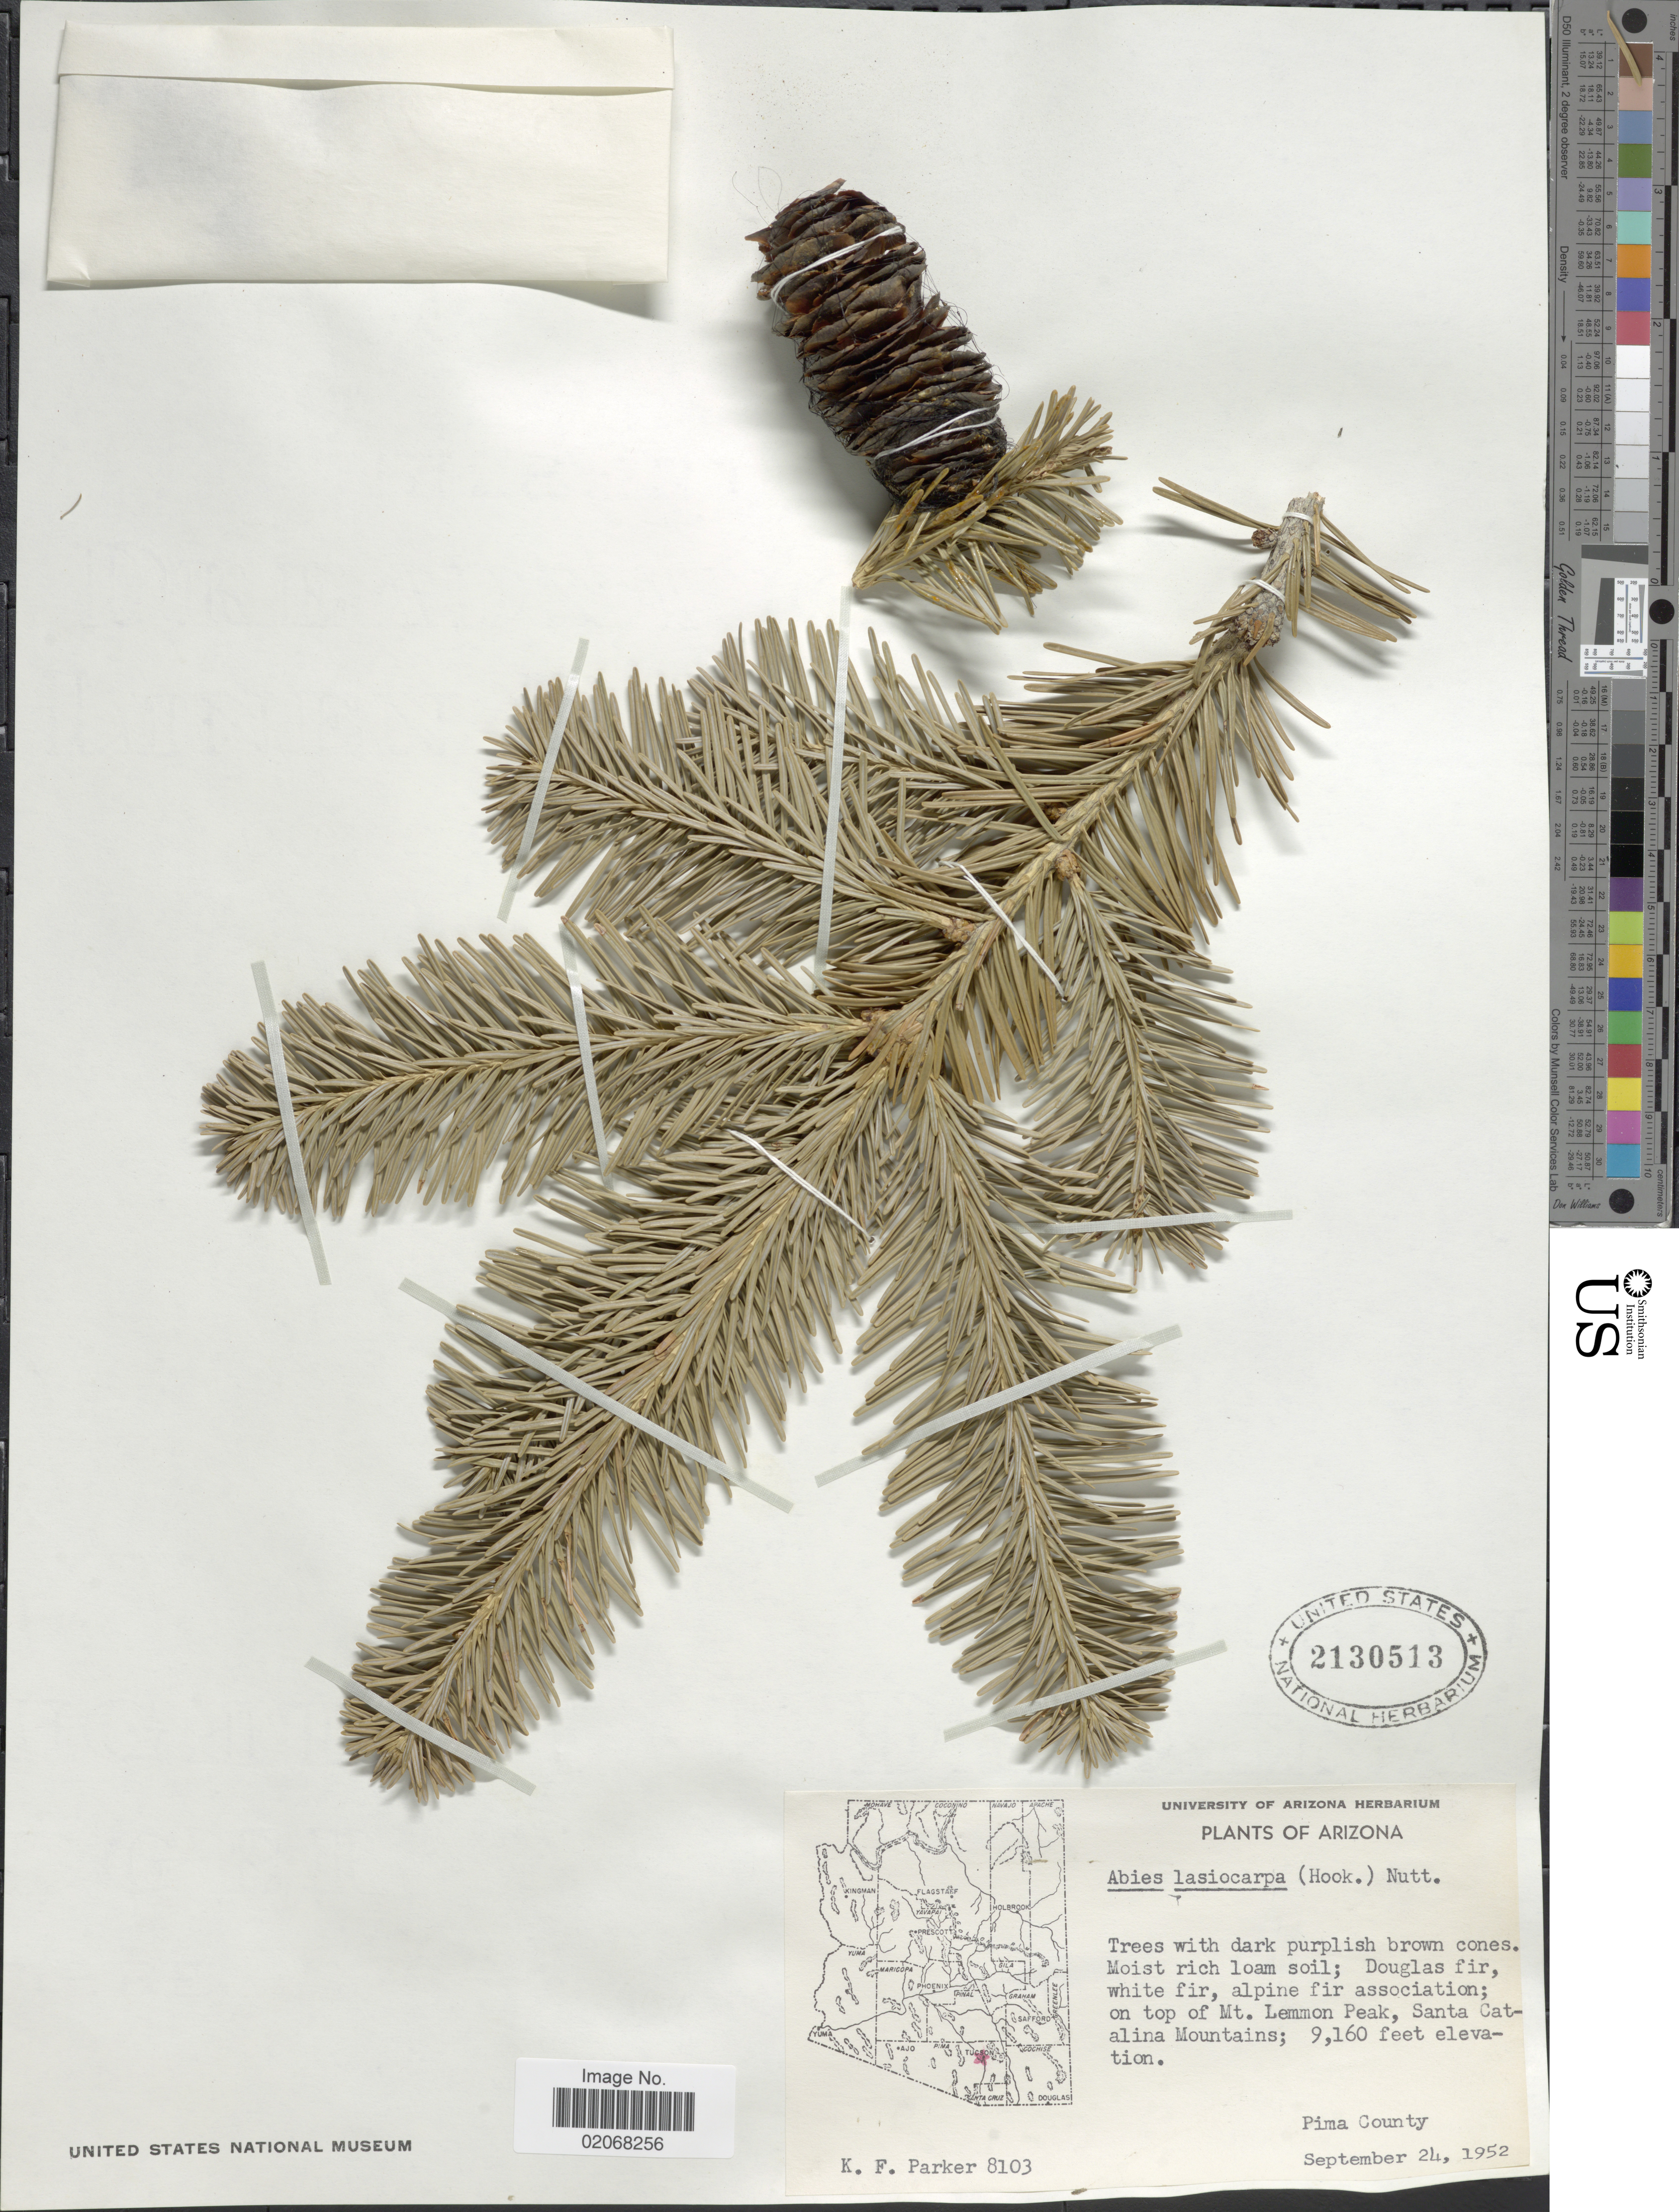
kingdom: Plantae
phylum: Tracheophyta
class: Pinopsida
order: Pinales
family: Pinaceae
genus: Abies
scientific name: Abies lasiocarpa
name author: (Hook.) Nutt.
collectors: K. F. Parker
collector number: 8103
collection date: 1952-09-24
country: United States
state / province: Arizona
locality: On top of Mt. Lemmon Peak, Santa Catalina Mountains, Pima County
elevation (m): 2792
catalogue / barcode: US 2130513